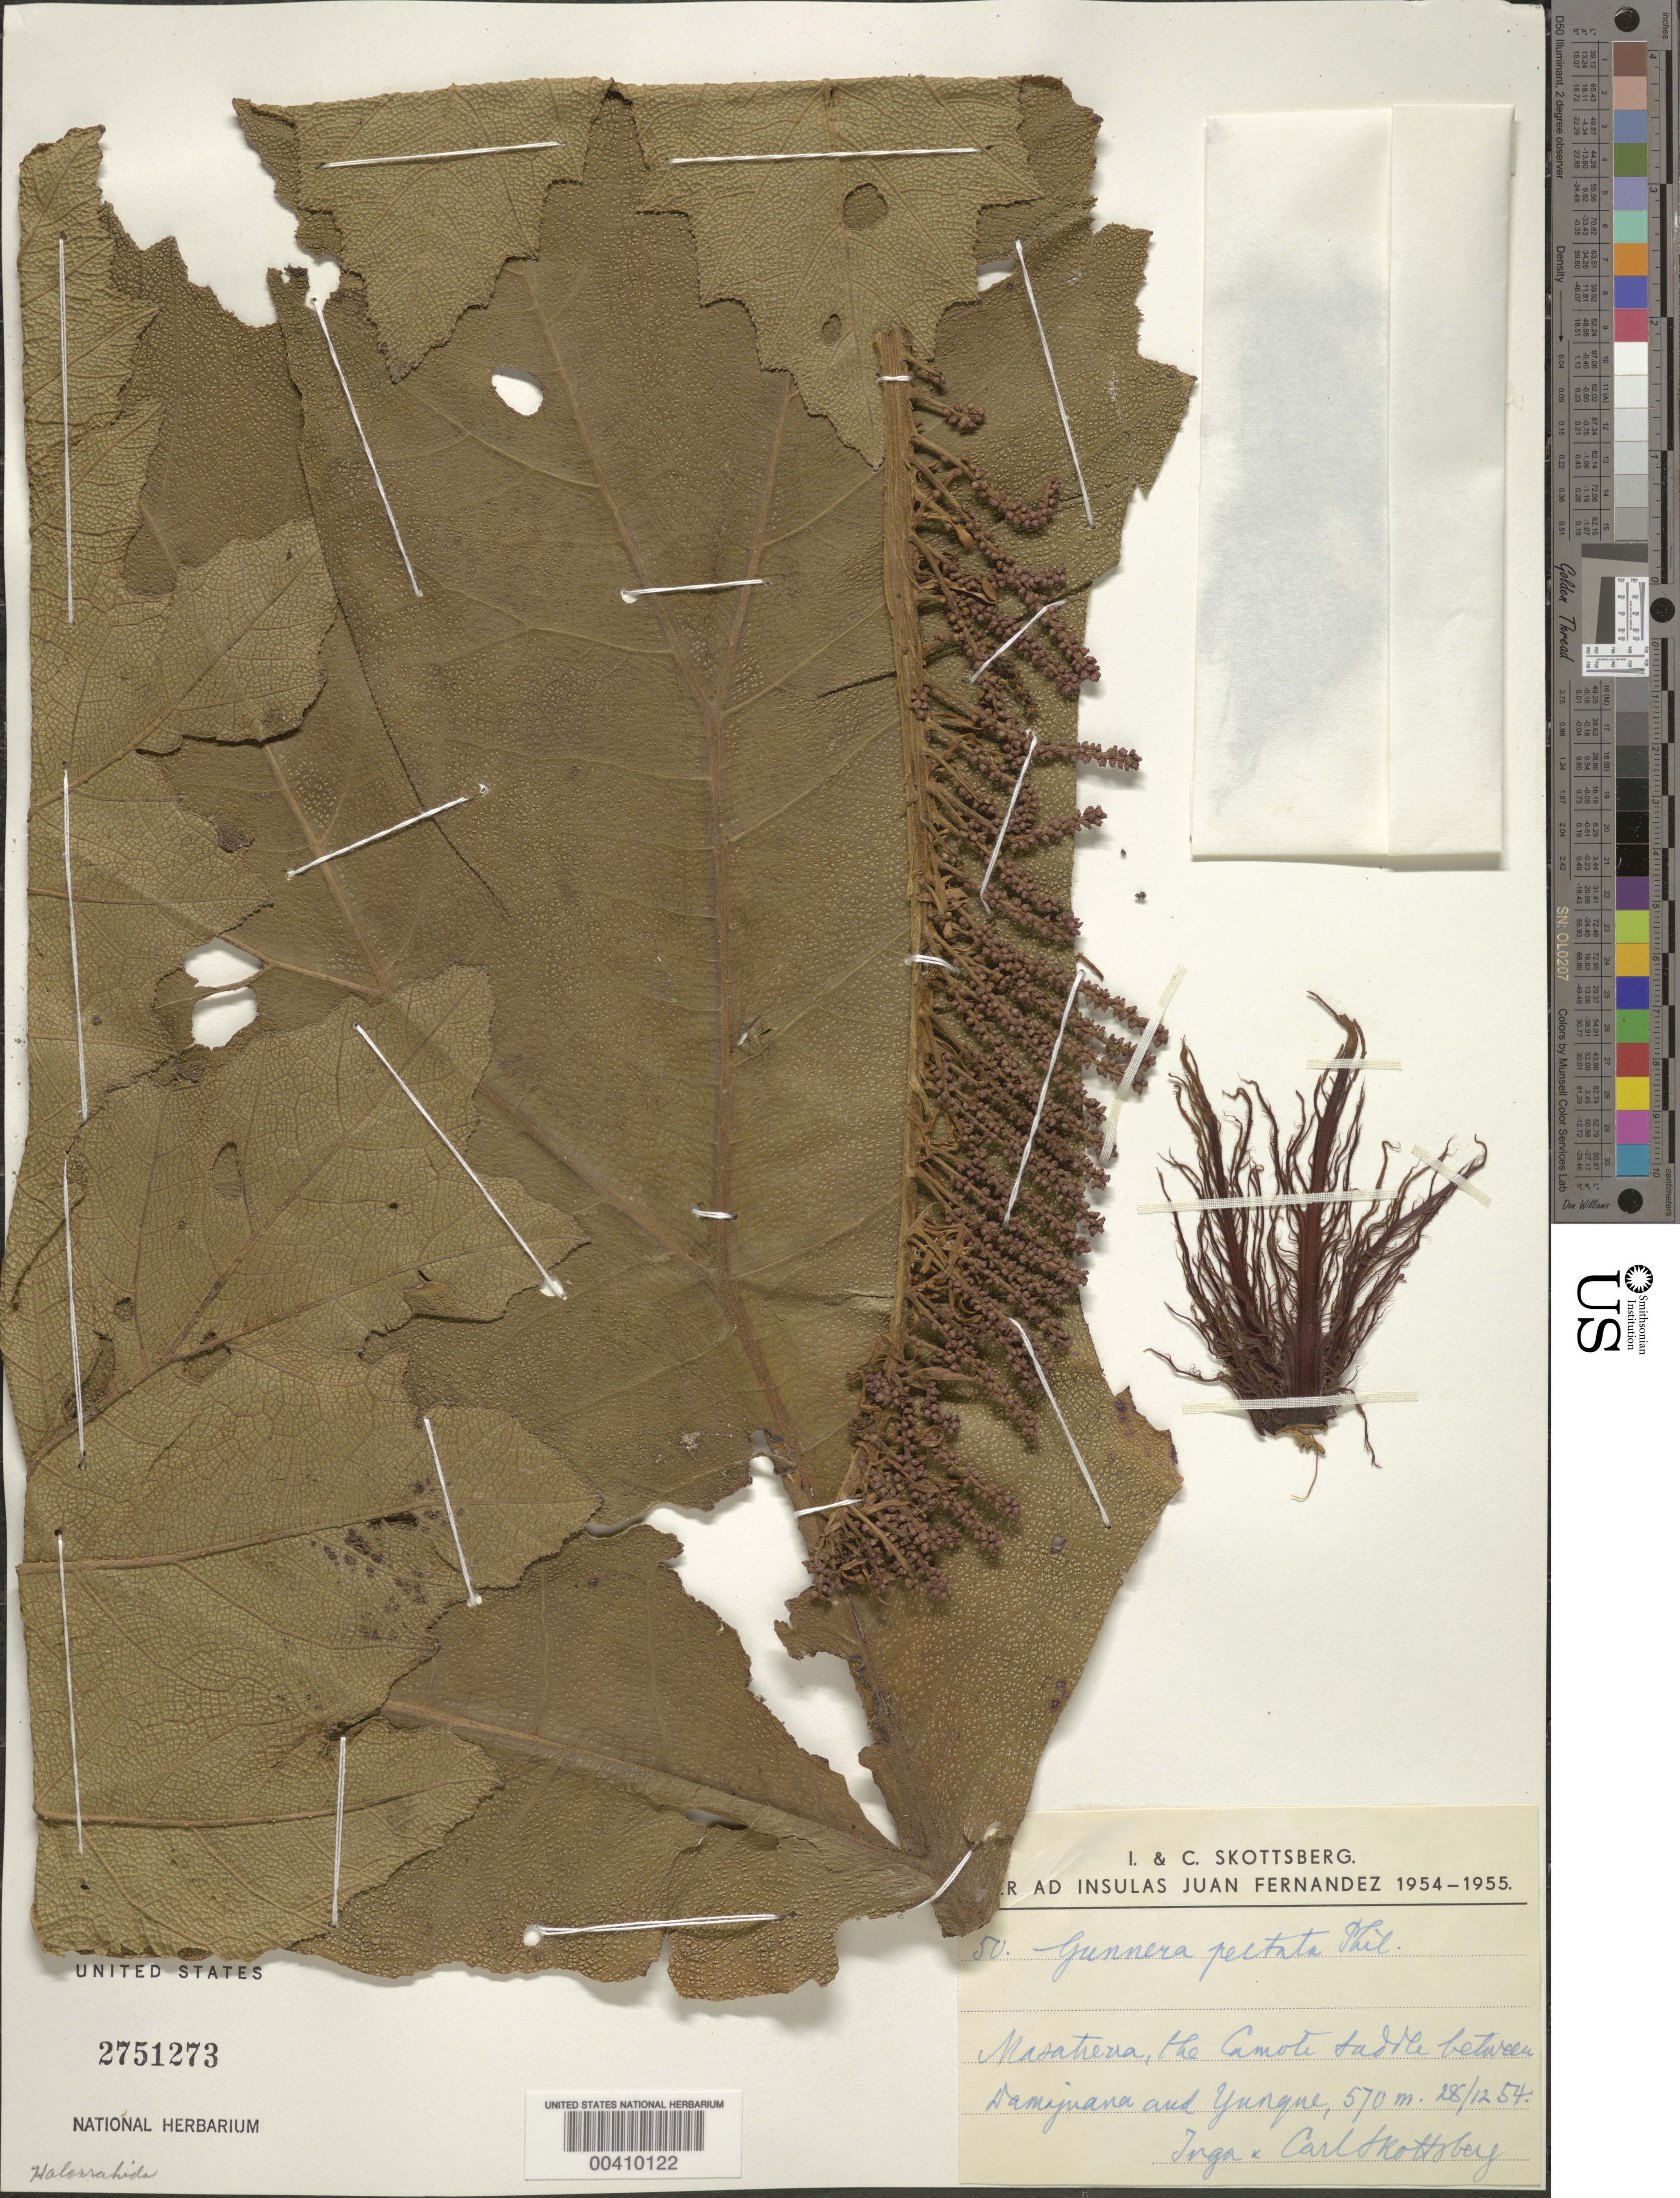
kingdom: Plantae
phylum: Tracheophyta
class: Magnoliopsida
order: Gunnerales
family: Gunneraceae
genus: Gunnera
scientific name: Gunnera peltata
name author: Phil.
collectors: I. Skottsberg & C. Skottsberg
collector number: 50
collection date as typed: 28 Dec 1954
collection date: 1954-12-28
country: Chile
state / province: Valparaíso (V)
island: Isla Más a Tierra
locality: The Camote Saddle between Damajuana and Yunque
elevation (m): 570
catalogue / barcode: US 2751273